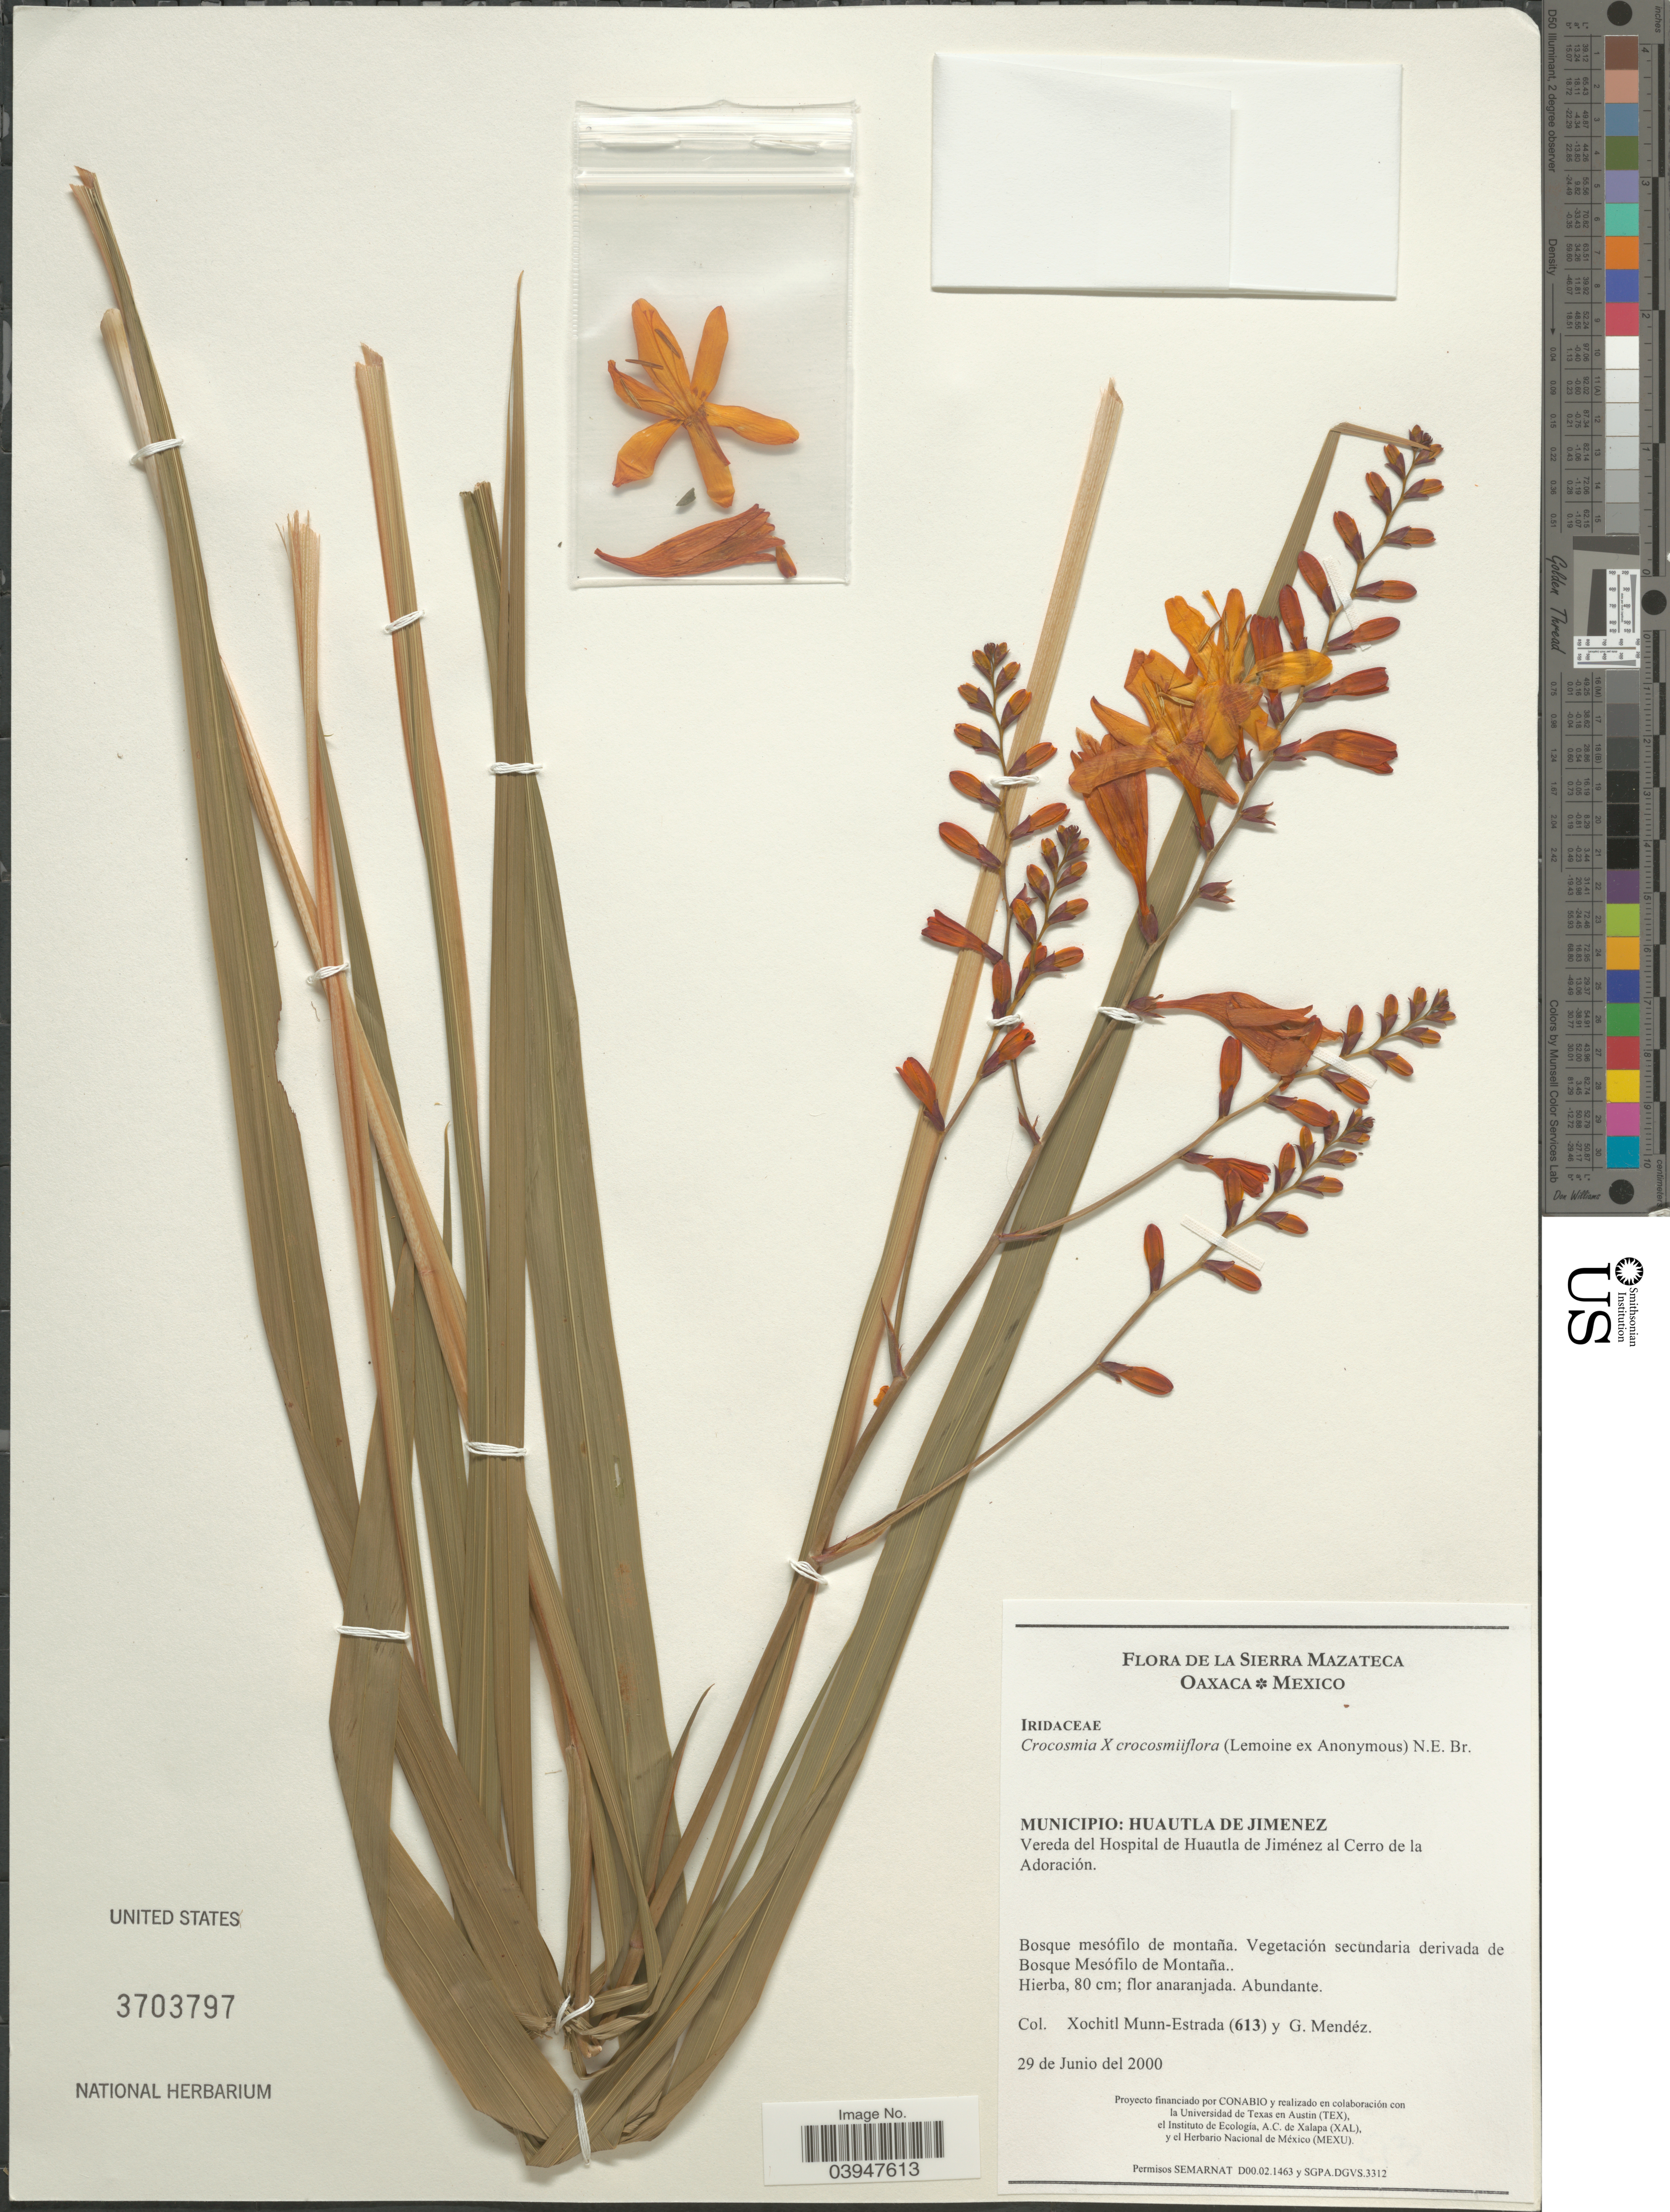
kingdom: Plantae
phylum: Tracheophyta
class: Liliopsida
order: Asparagales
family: Iridaceae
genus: Crocosmia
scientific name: Crocosmia x crocosmiiflora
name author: (Lemoine) N.E. Br.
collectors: X. Munn-Estrada & G. Mendez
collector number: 613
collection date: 2000-06-29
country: Mexico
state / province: Oaxaca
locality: La Sierra Mazateca. Municipio: Huautla de Jimenez. Vereda del Hospital de Huautla de Jiménez al Cerro de la Adoración.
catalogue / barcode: US 3703797